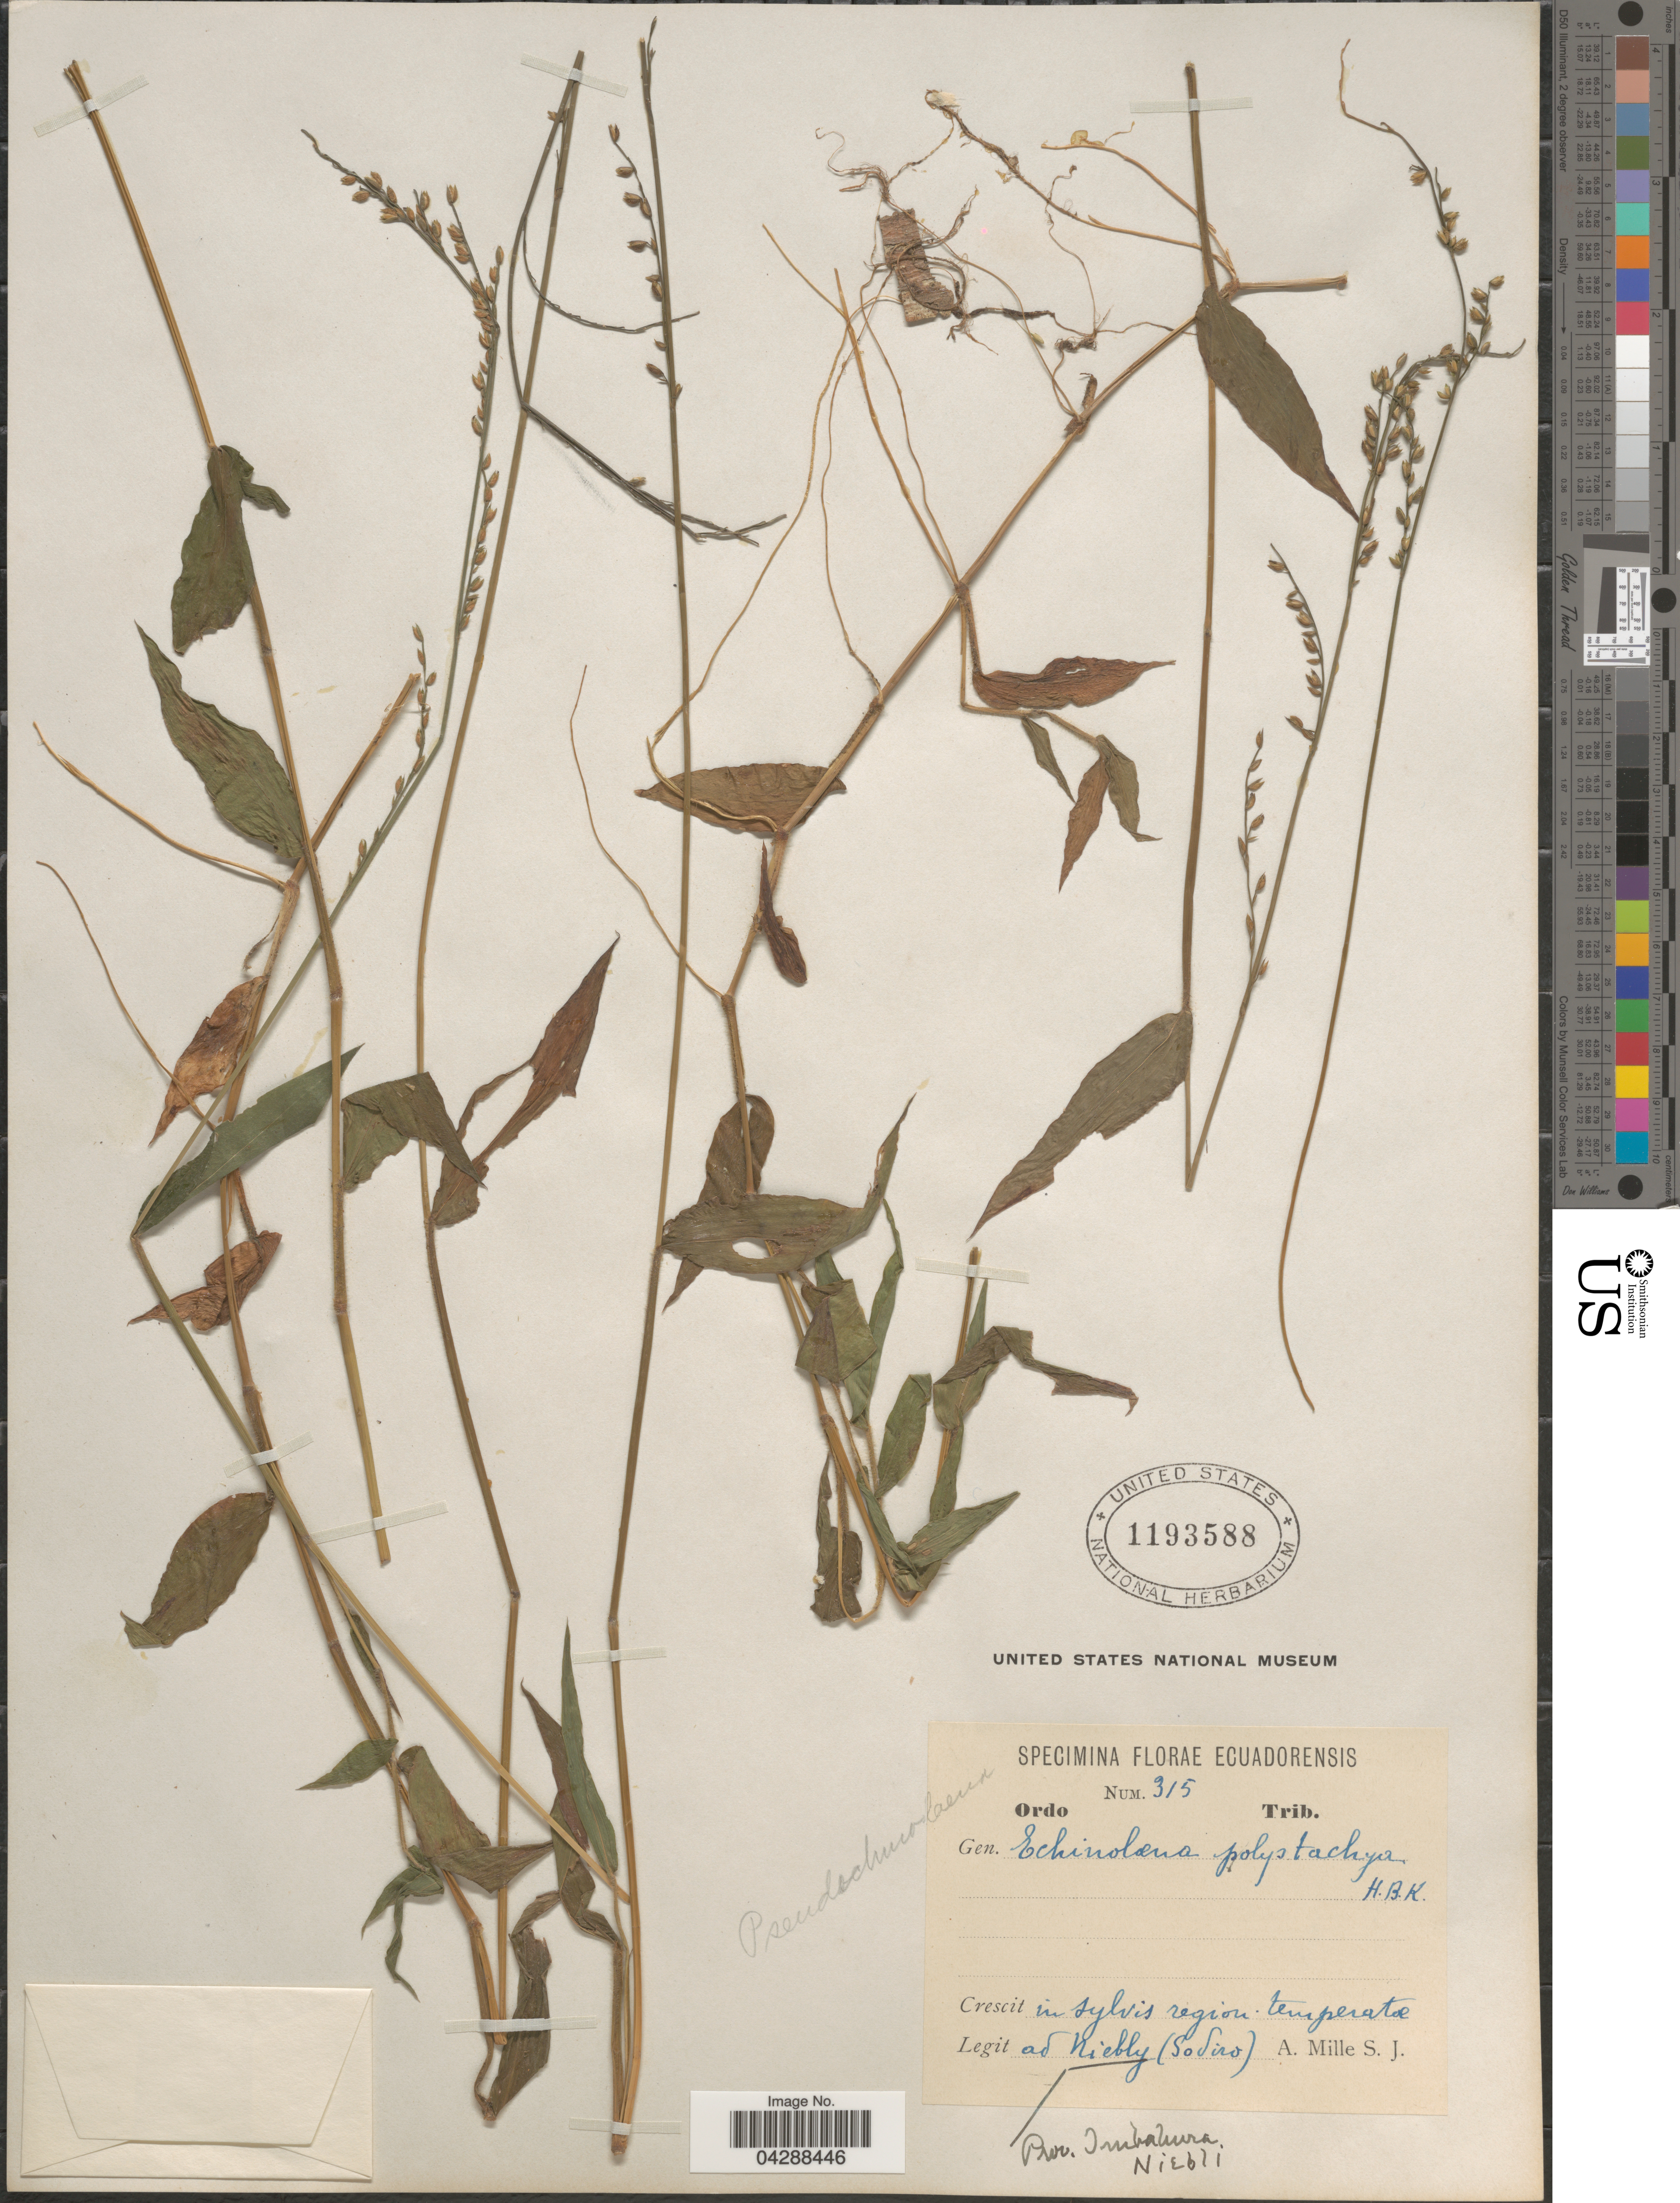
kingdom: Plantae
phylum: Tracheophyta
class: Liliopsida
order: Poales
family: Poaceae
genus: Pseudechinolaena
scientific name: Pseudechinolaena polystachya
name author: (Kunth) Stapf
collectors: A. Mille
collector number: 315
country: Ecuador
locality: Crescit in sylvis region temperate ad Niebly (Sodiro). Prov. Imbabura. Niebli.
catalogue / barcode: US 1193588